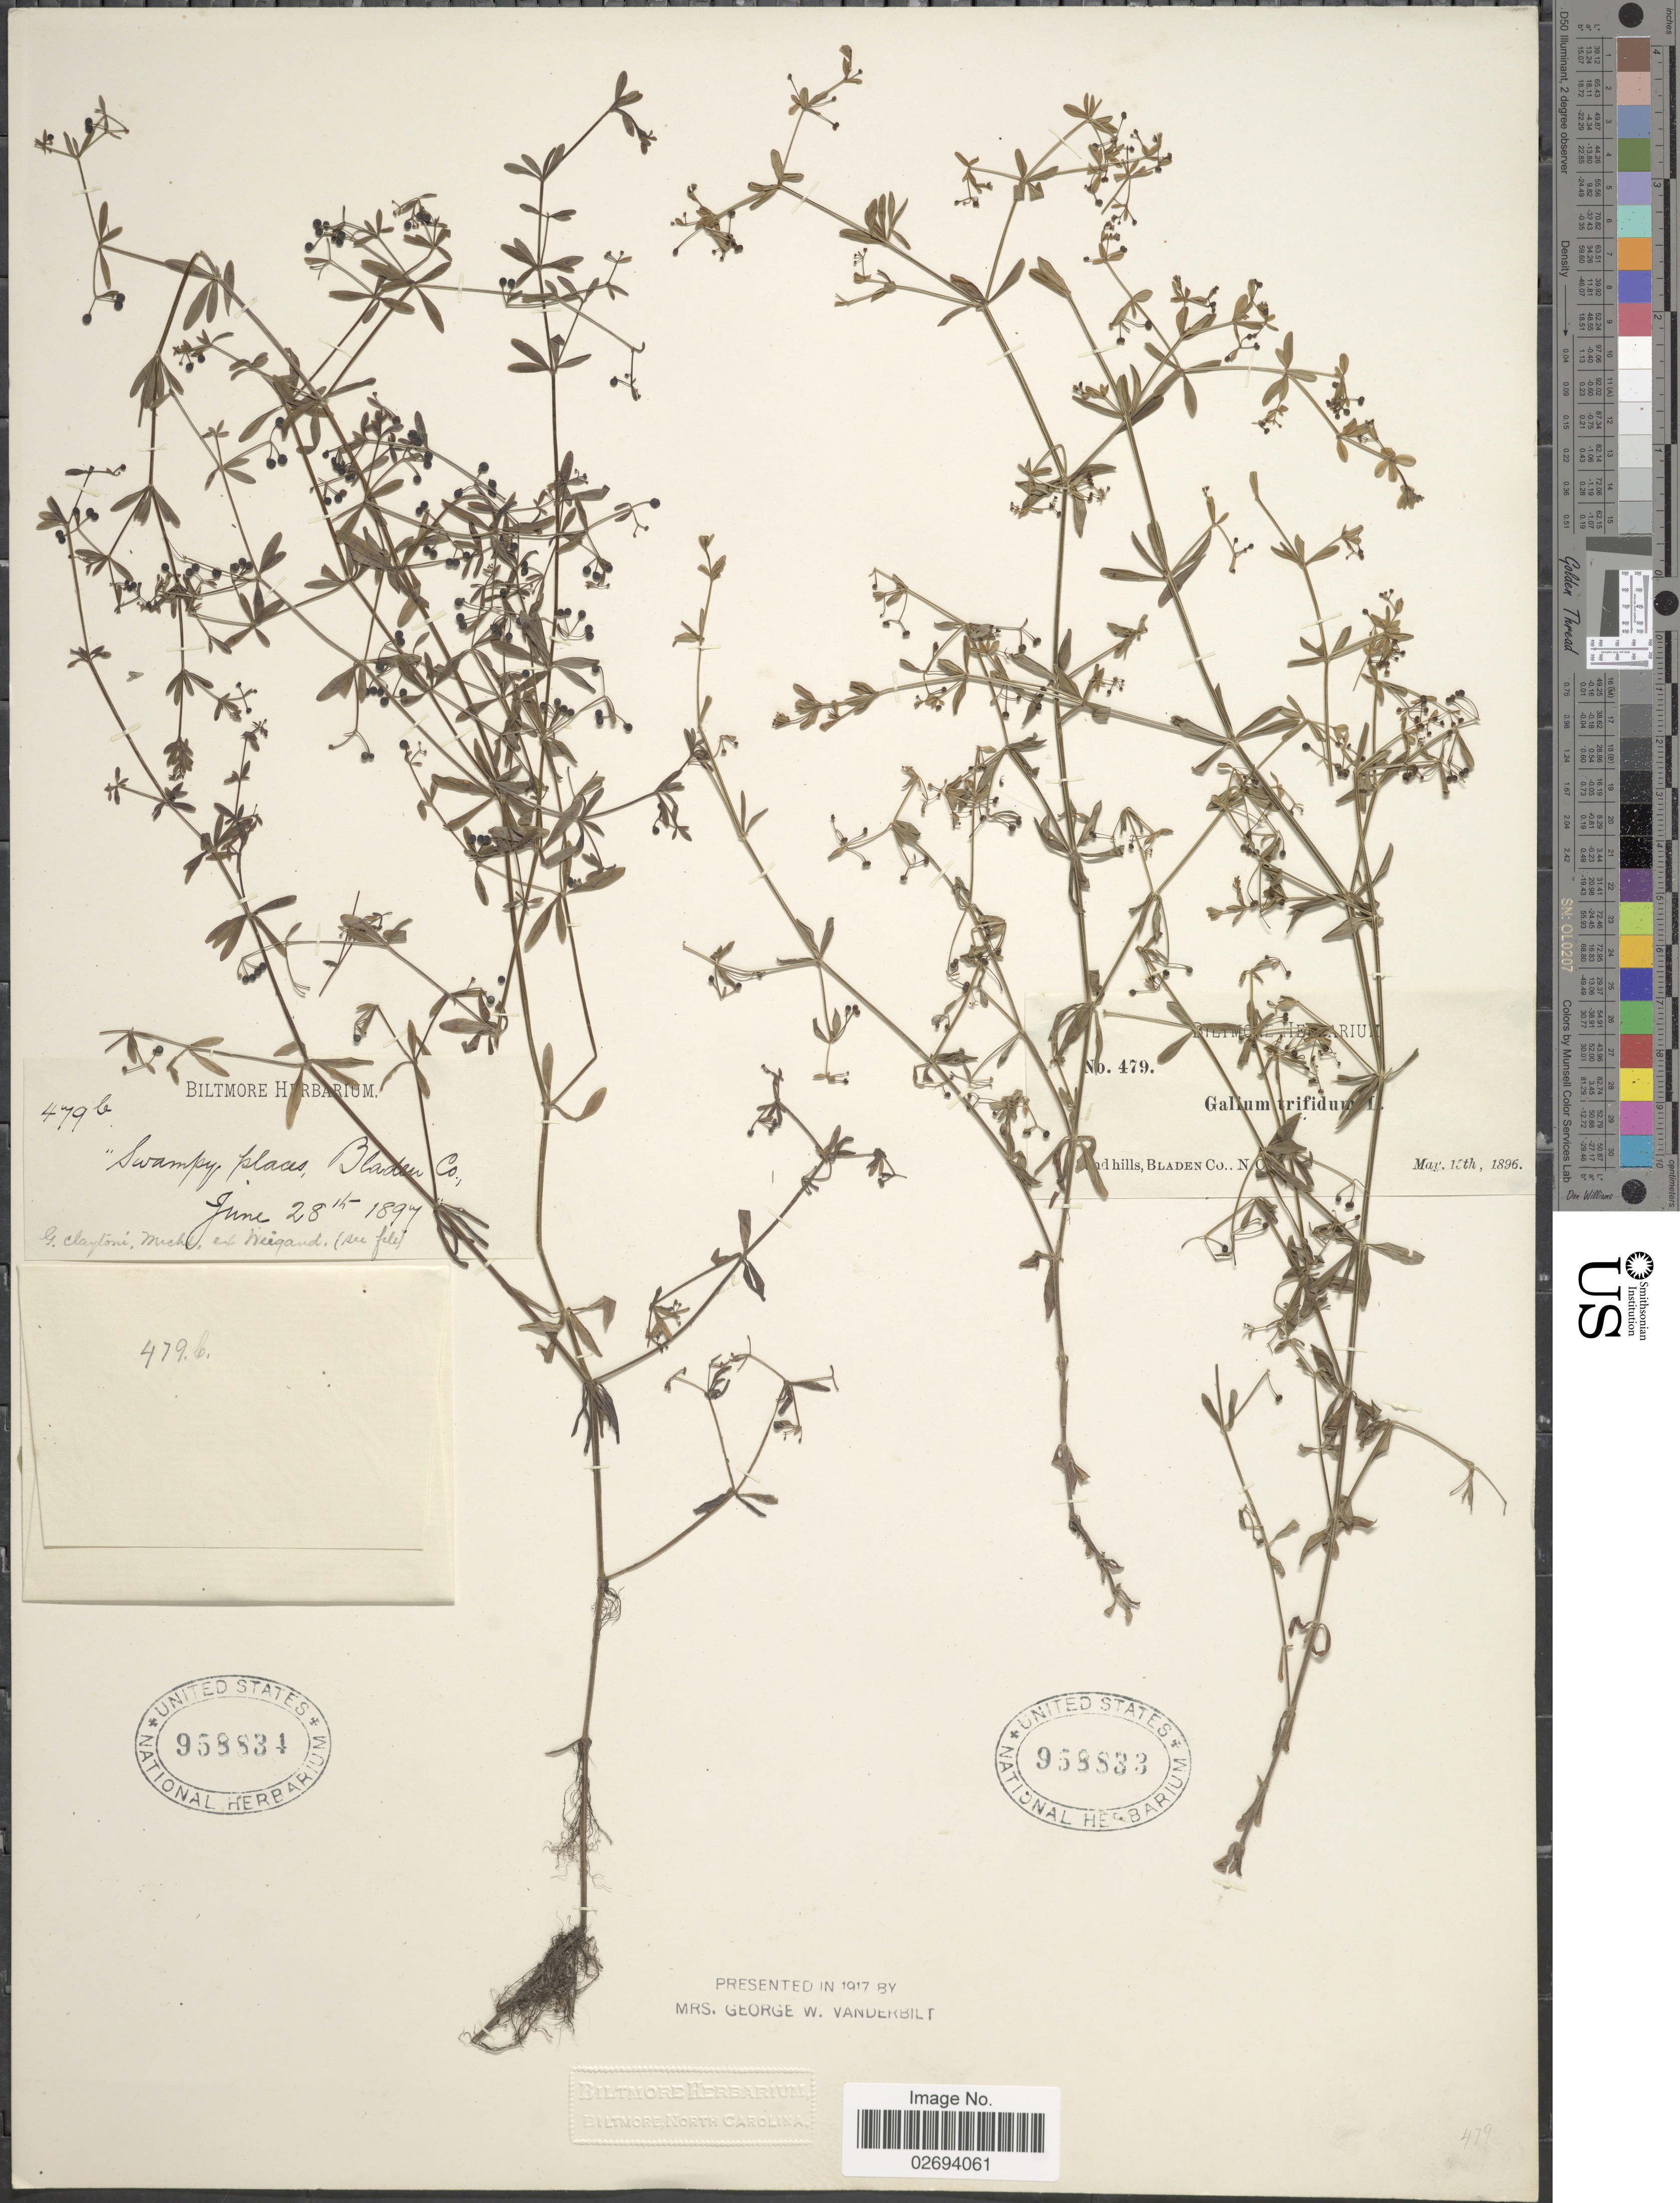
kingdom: Plantae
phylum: Tracheophyta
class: Magnoliopsida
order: Gentianales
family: Rubiaceae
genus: Galium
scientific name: Galium trifidum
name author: L.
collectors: ex herb. Biltmore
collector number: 479b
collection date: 1897-06-28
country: United States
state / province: North Carolina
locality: swampy places, Bladen Co.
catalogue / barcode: US 958834-2